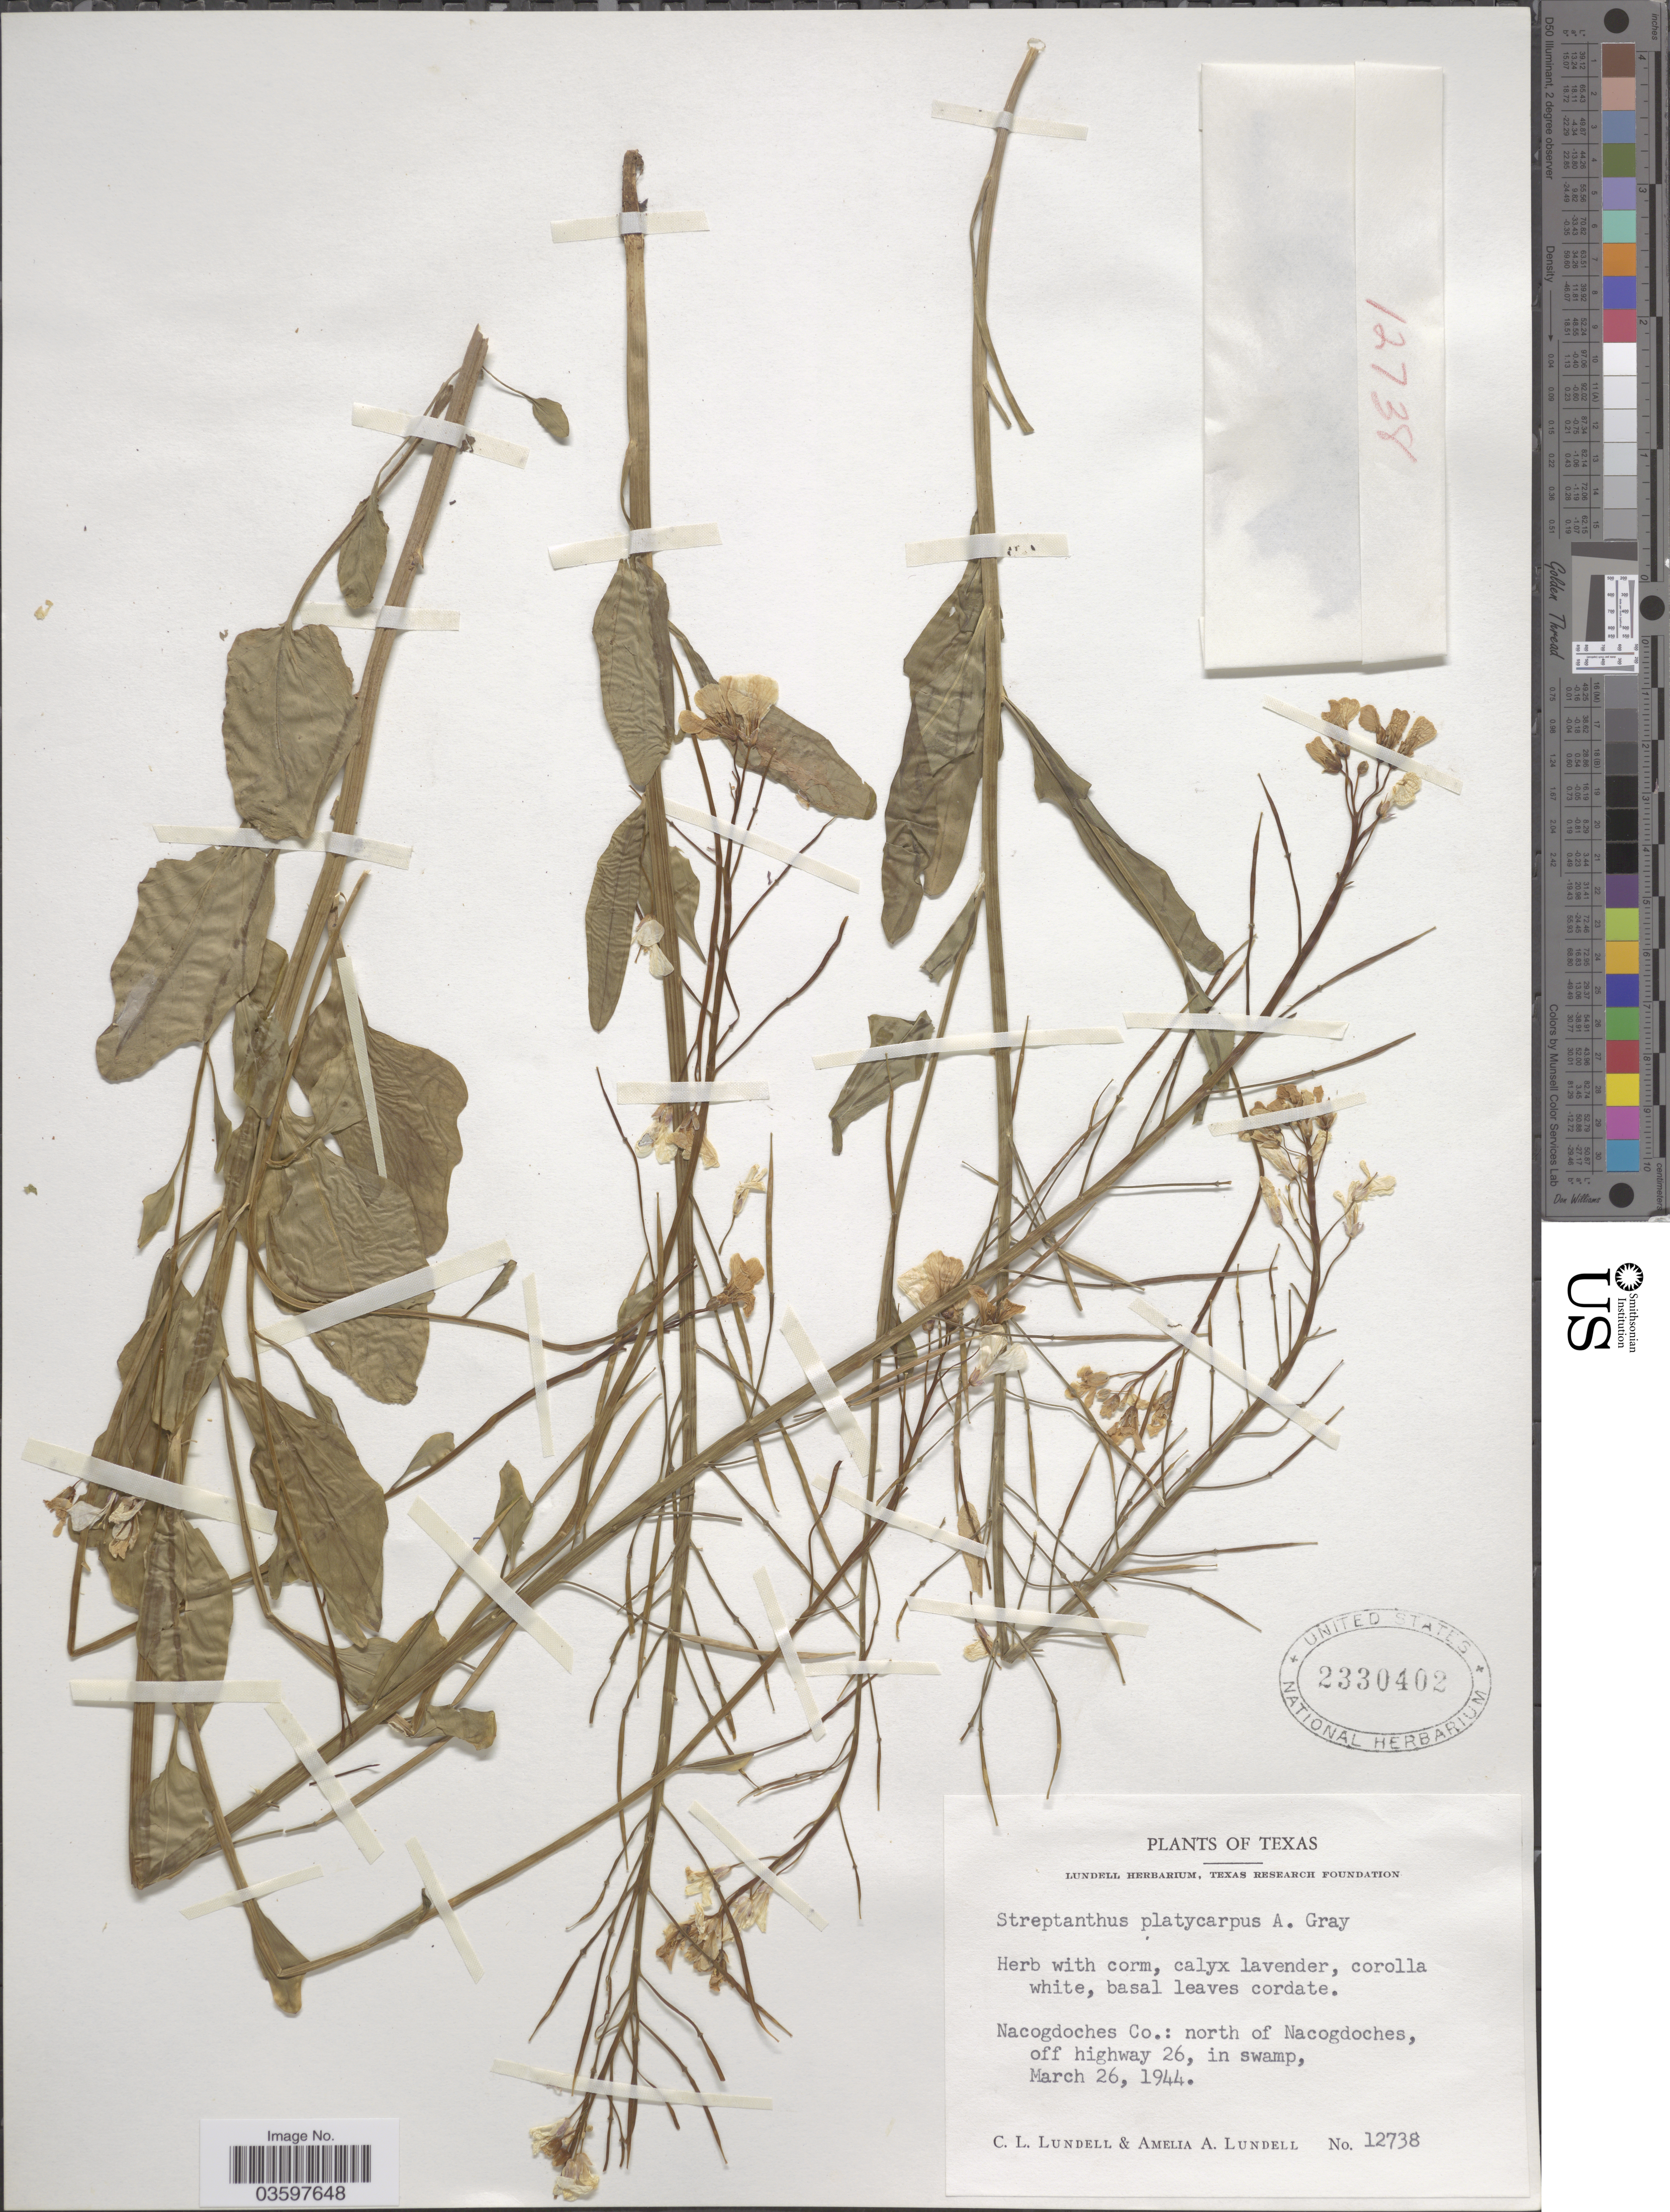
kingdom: Plantae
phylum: Tracheophyta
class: Magnoliopsida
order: Brassicales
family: Brassicaceae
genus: Streptanthus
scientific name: Streptanthus platycarpus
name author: A. Gray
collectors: C. L. Lundell & A. A. Lundell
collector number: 12738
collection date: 1944-03-26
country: United States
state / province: Texas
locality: Nacogdoches Co.: north of Nacogdoches, off highway 26, in swamp.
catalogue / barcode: US 2330402